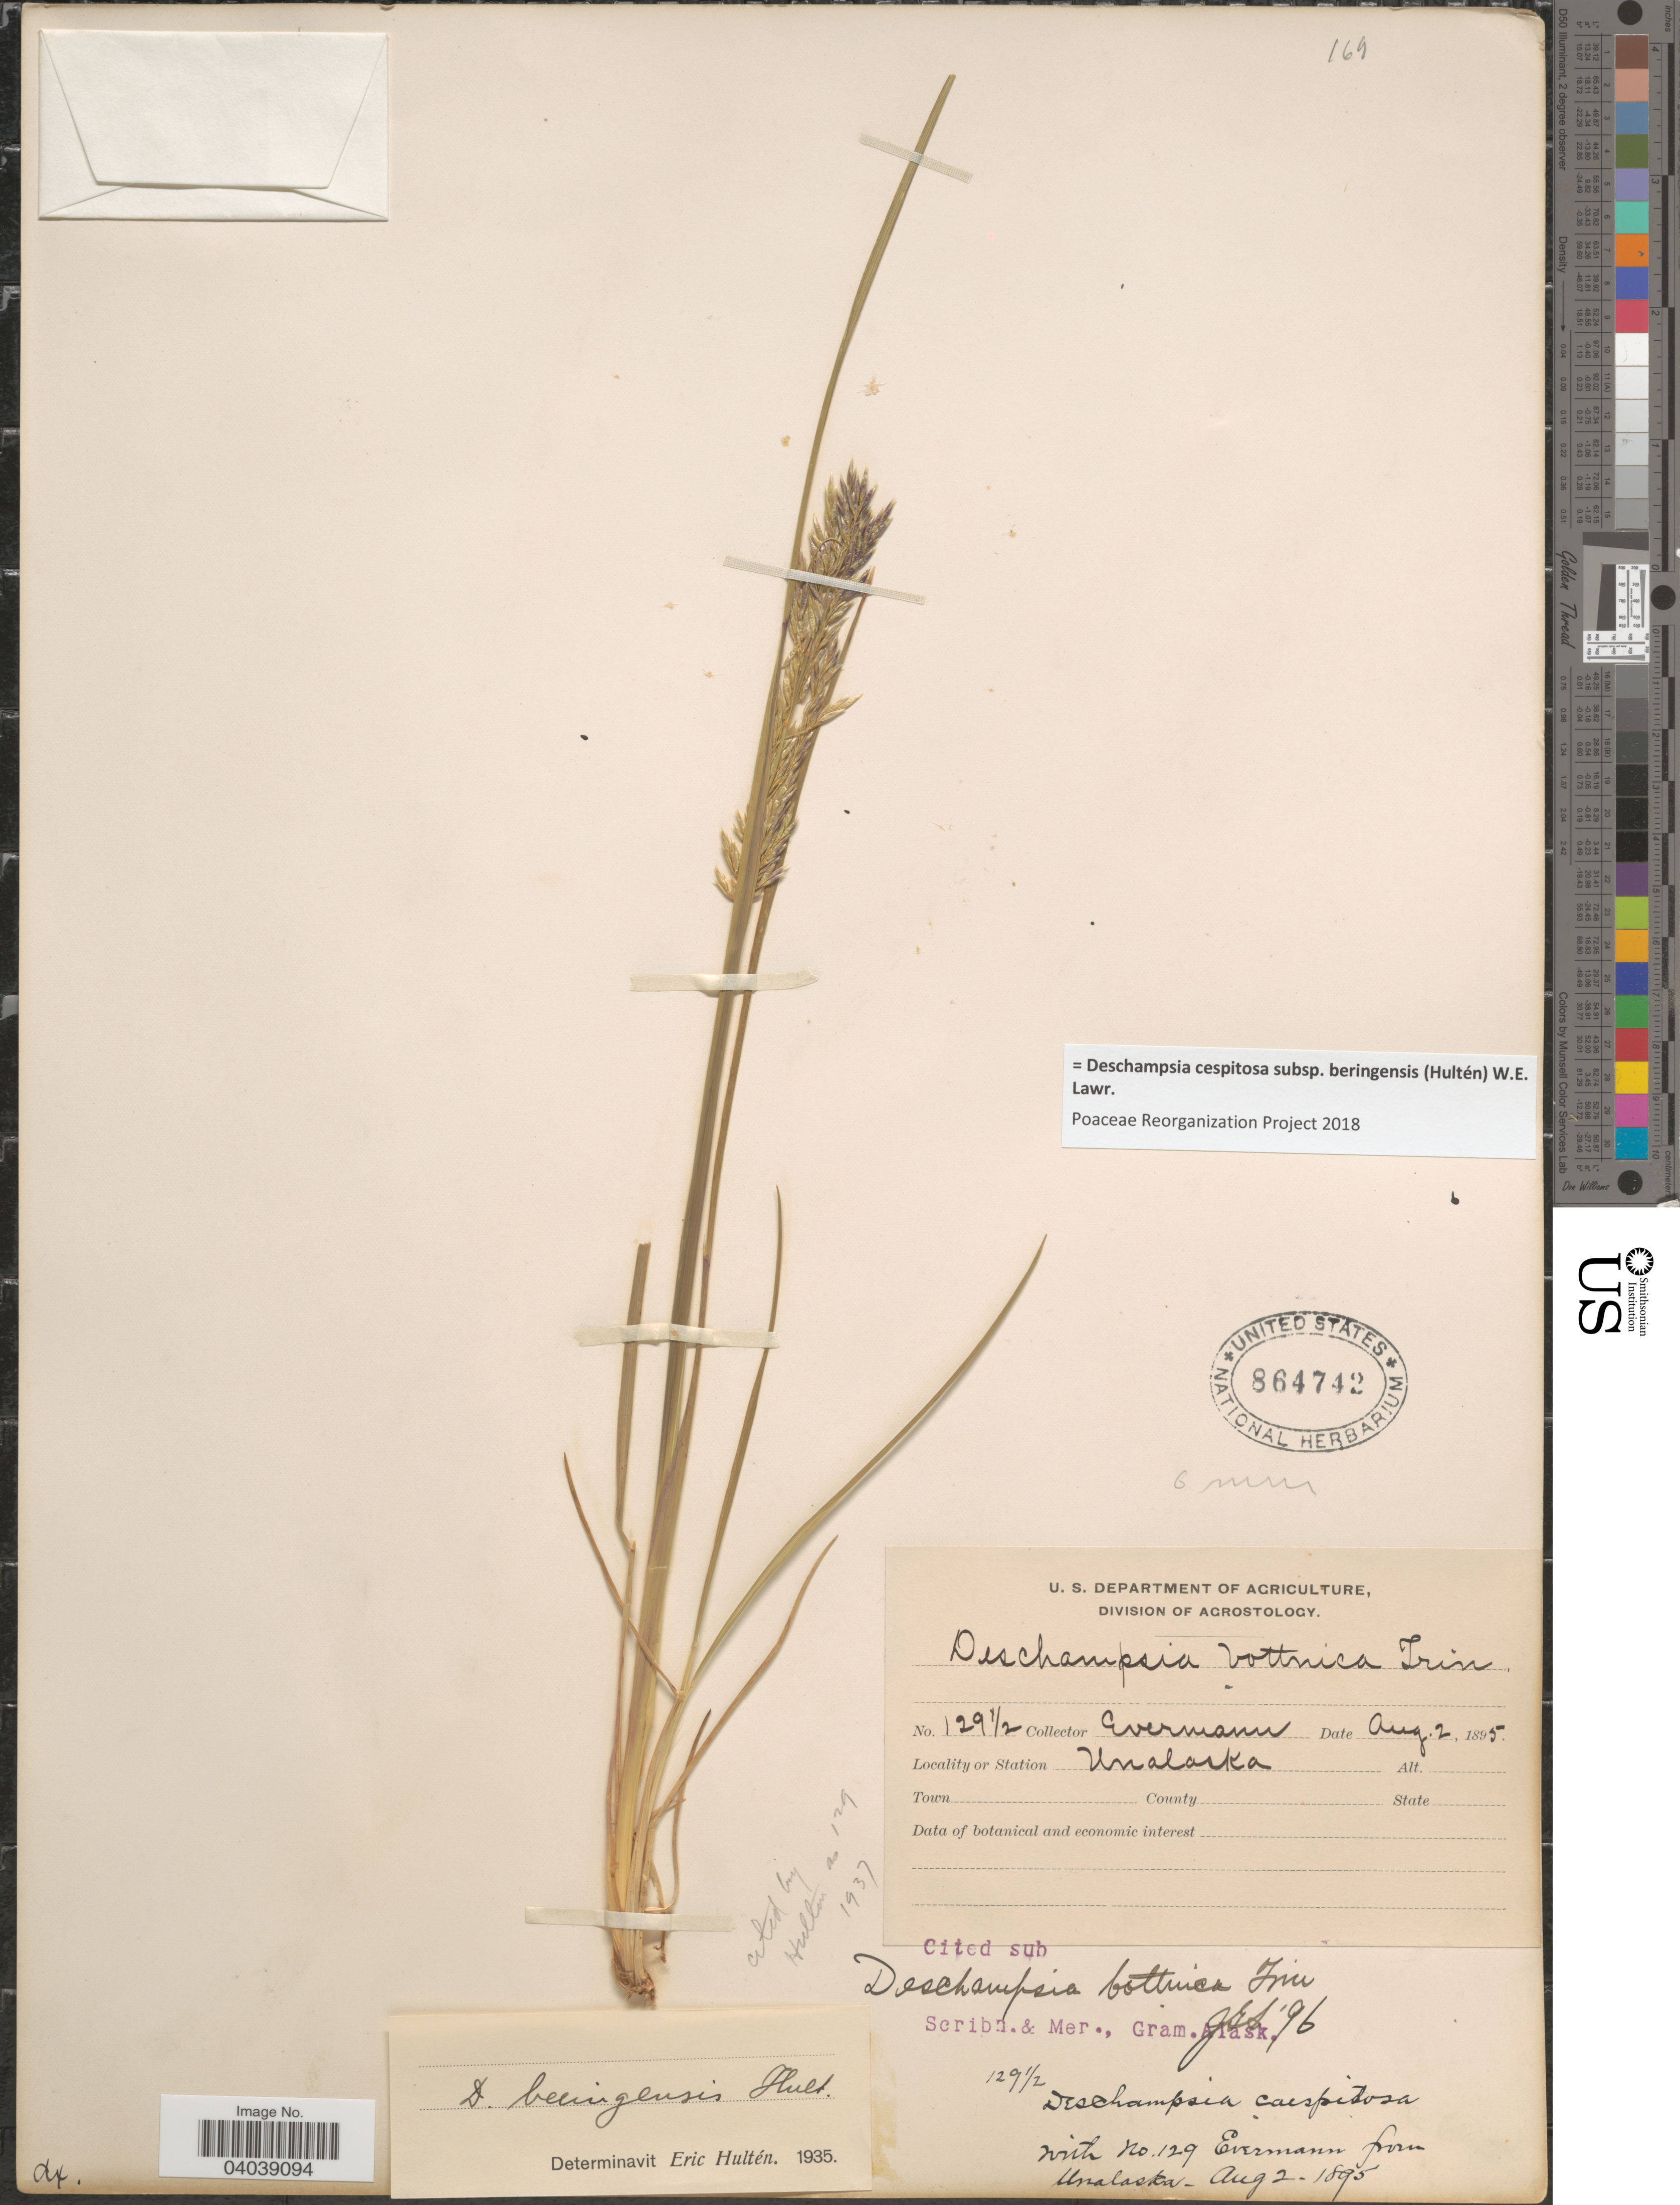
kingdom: Plantae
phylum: Tracheophyta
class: Liliopsida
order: Poales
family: Poaceae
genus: Deschampsia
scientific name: Deschampsia cespitosa subsp. beringensis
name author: (Hultén) Lawrence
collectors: B. W. Evermann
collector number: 129½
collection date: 1895-08-02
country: United States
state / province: Alaska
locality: Station Unalaska.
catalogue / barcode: US 864742